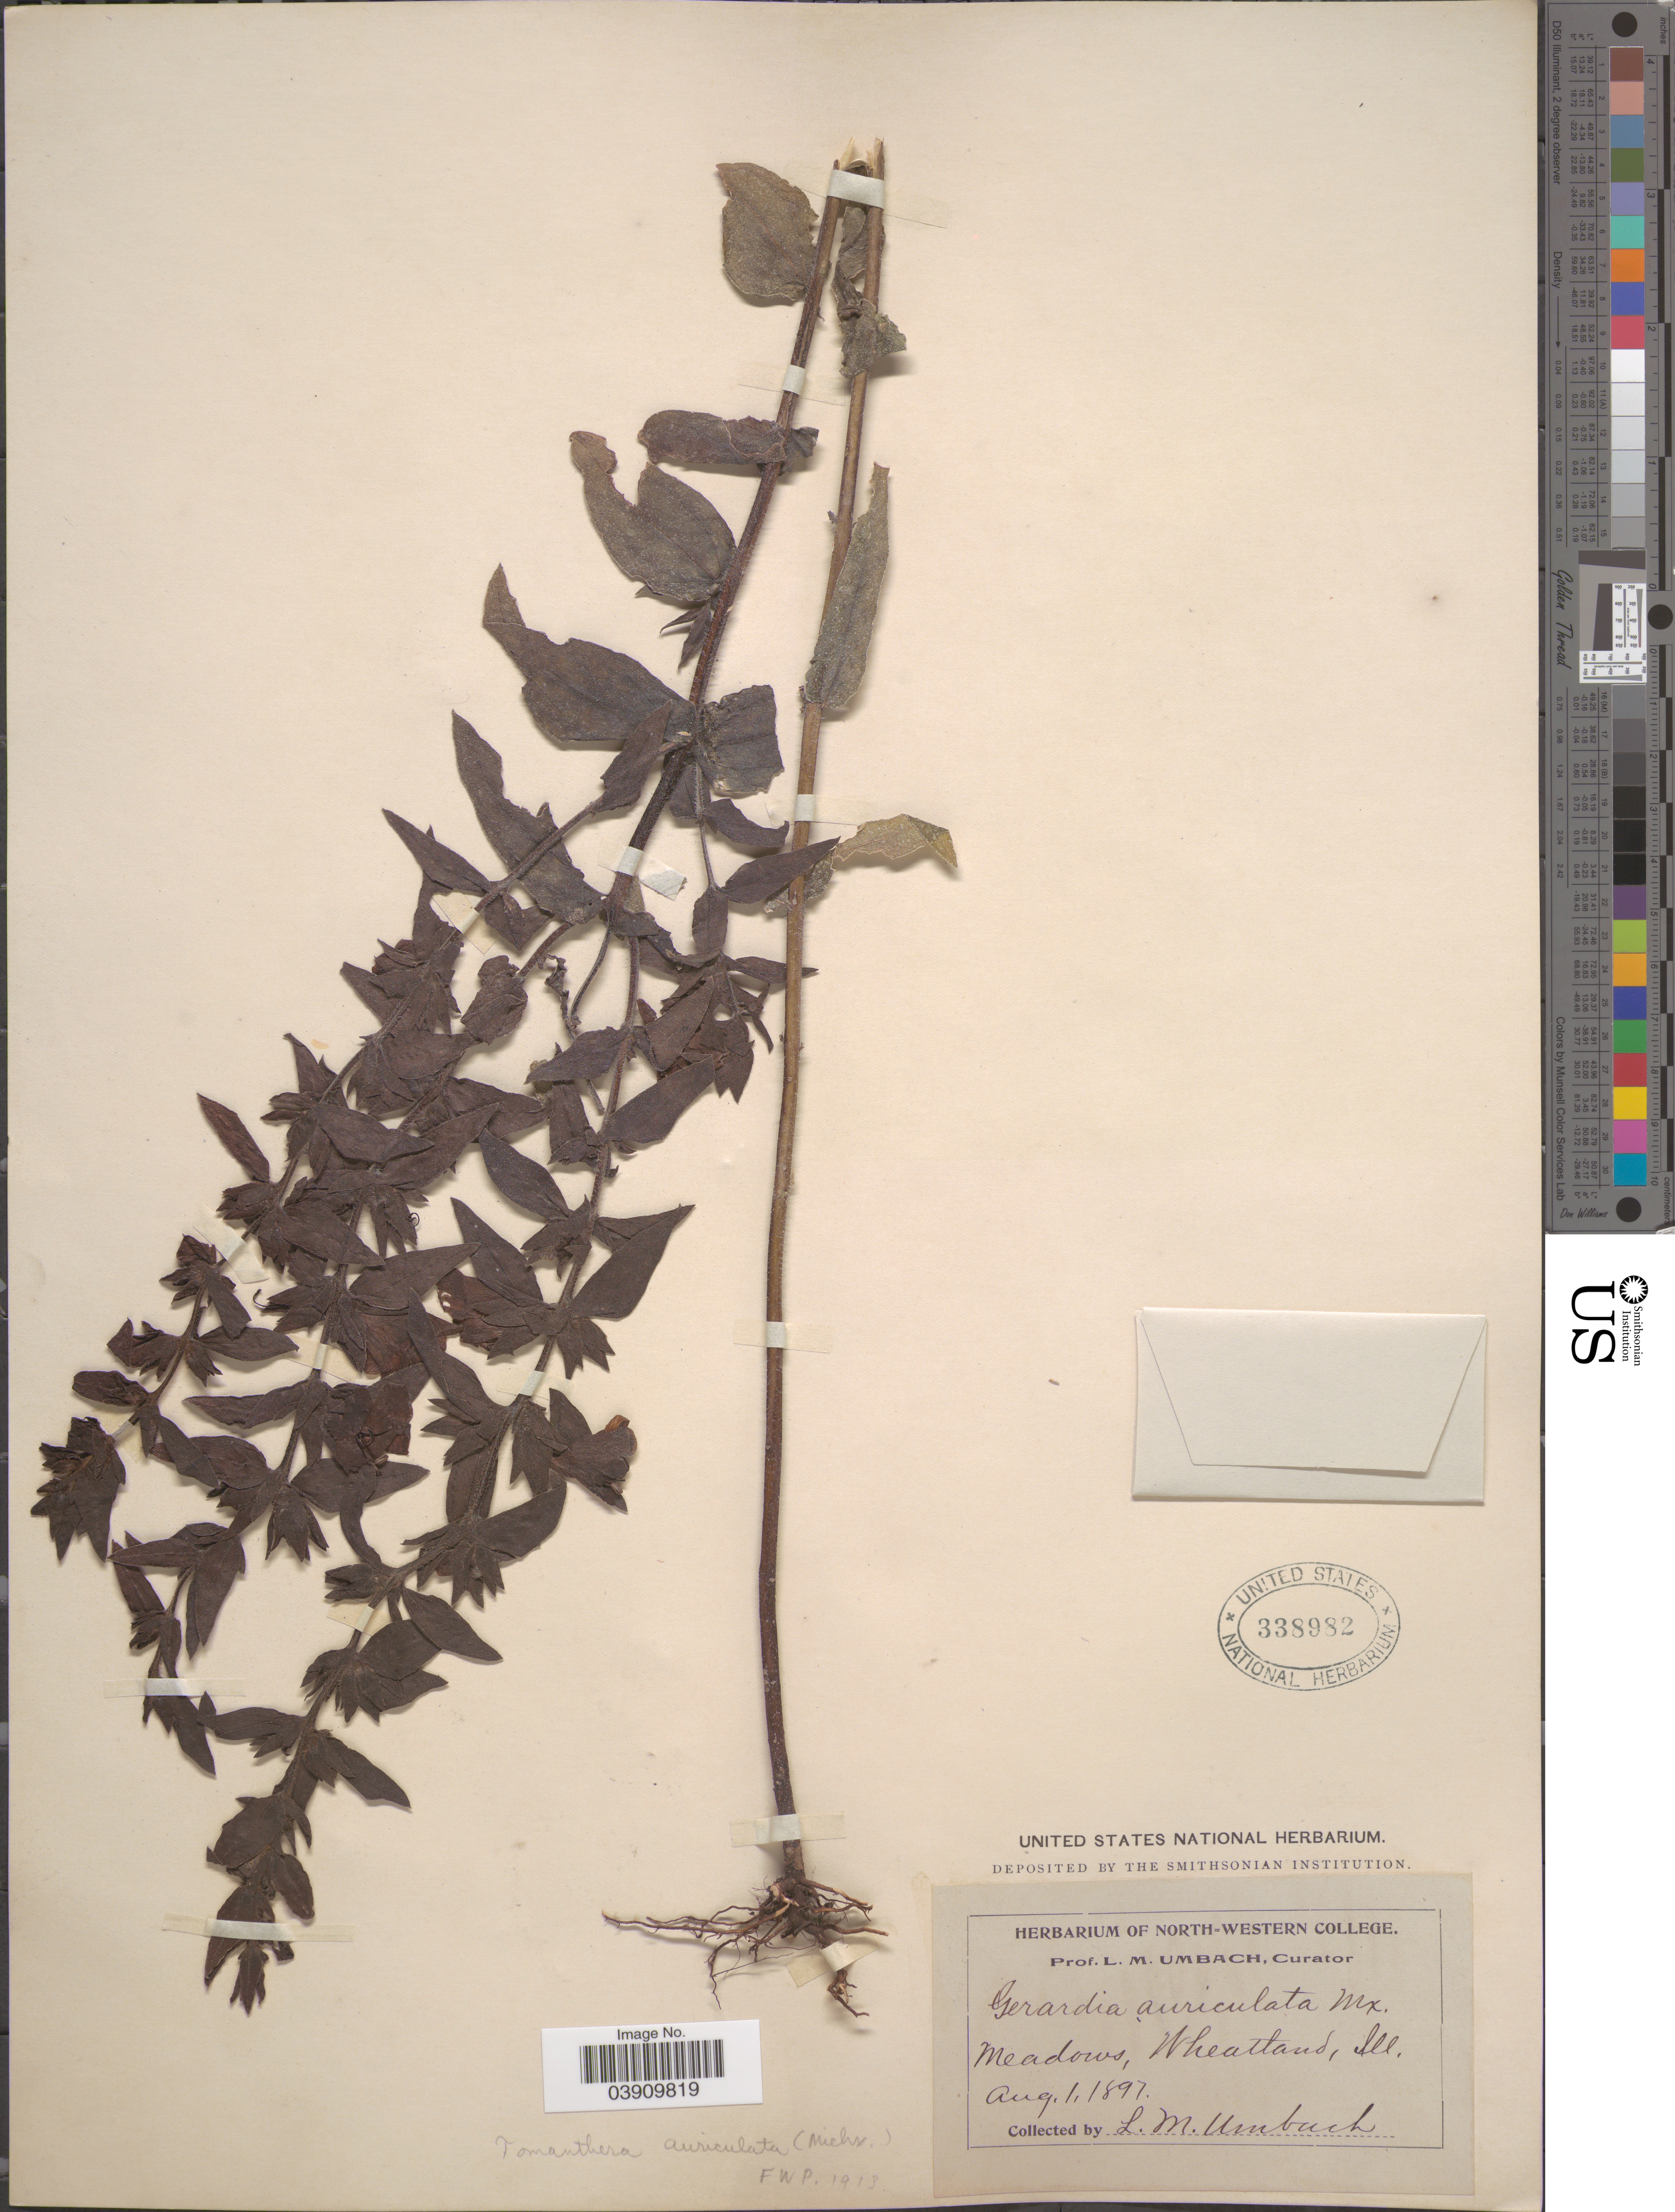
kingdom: Plantae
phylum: Tracheophyta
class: Magnoliopsida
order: Lamiales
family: Orobanchaceae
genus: Tomanthera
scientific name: Tomanthera auriculata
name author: (Michx.) Raf.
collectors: L. M. Umbach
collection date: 1897-08-01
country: United States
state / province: Illinois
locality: Meadows, Wheatland.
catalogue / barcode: US 338982